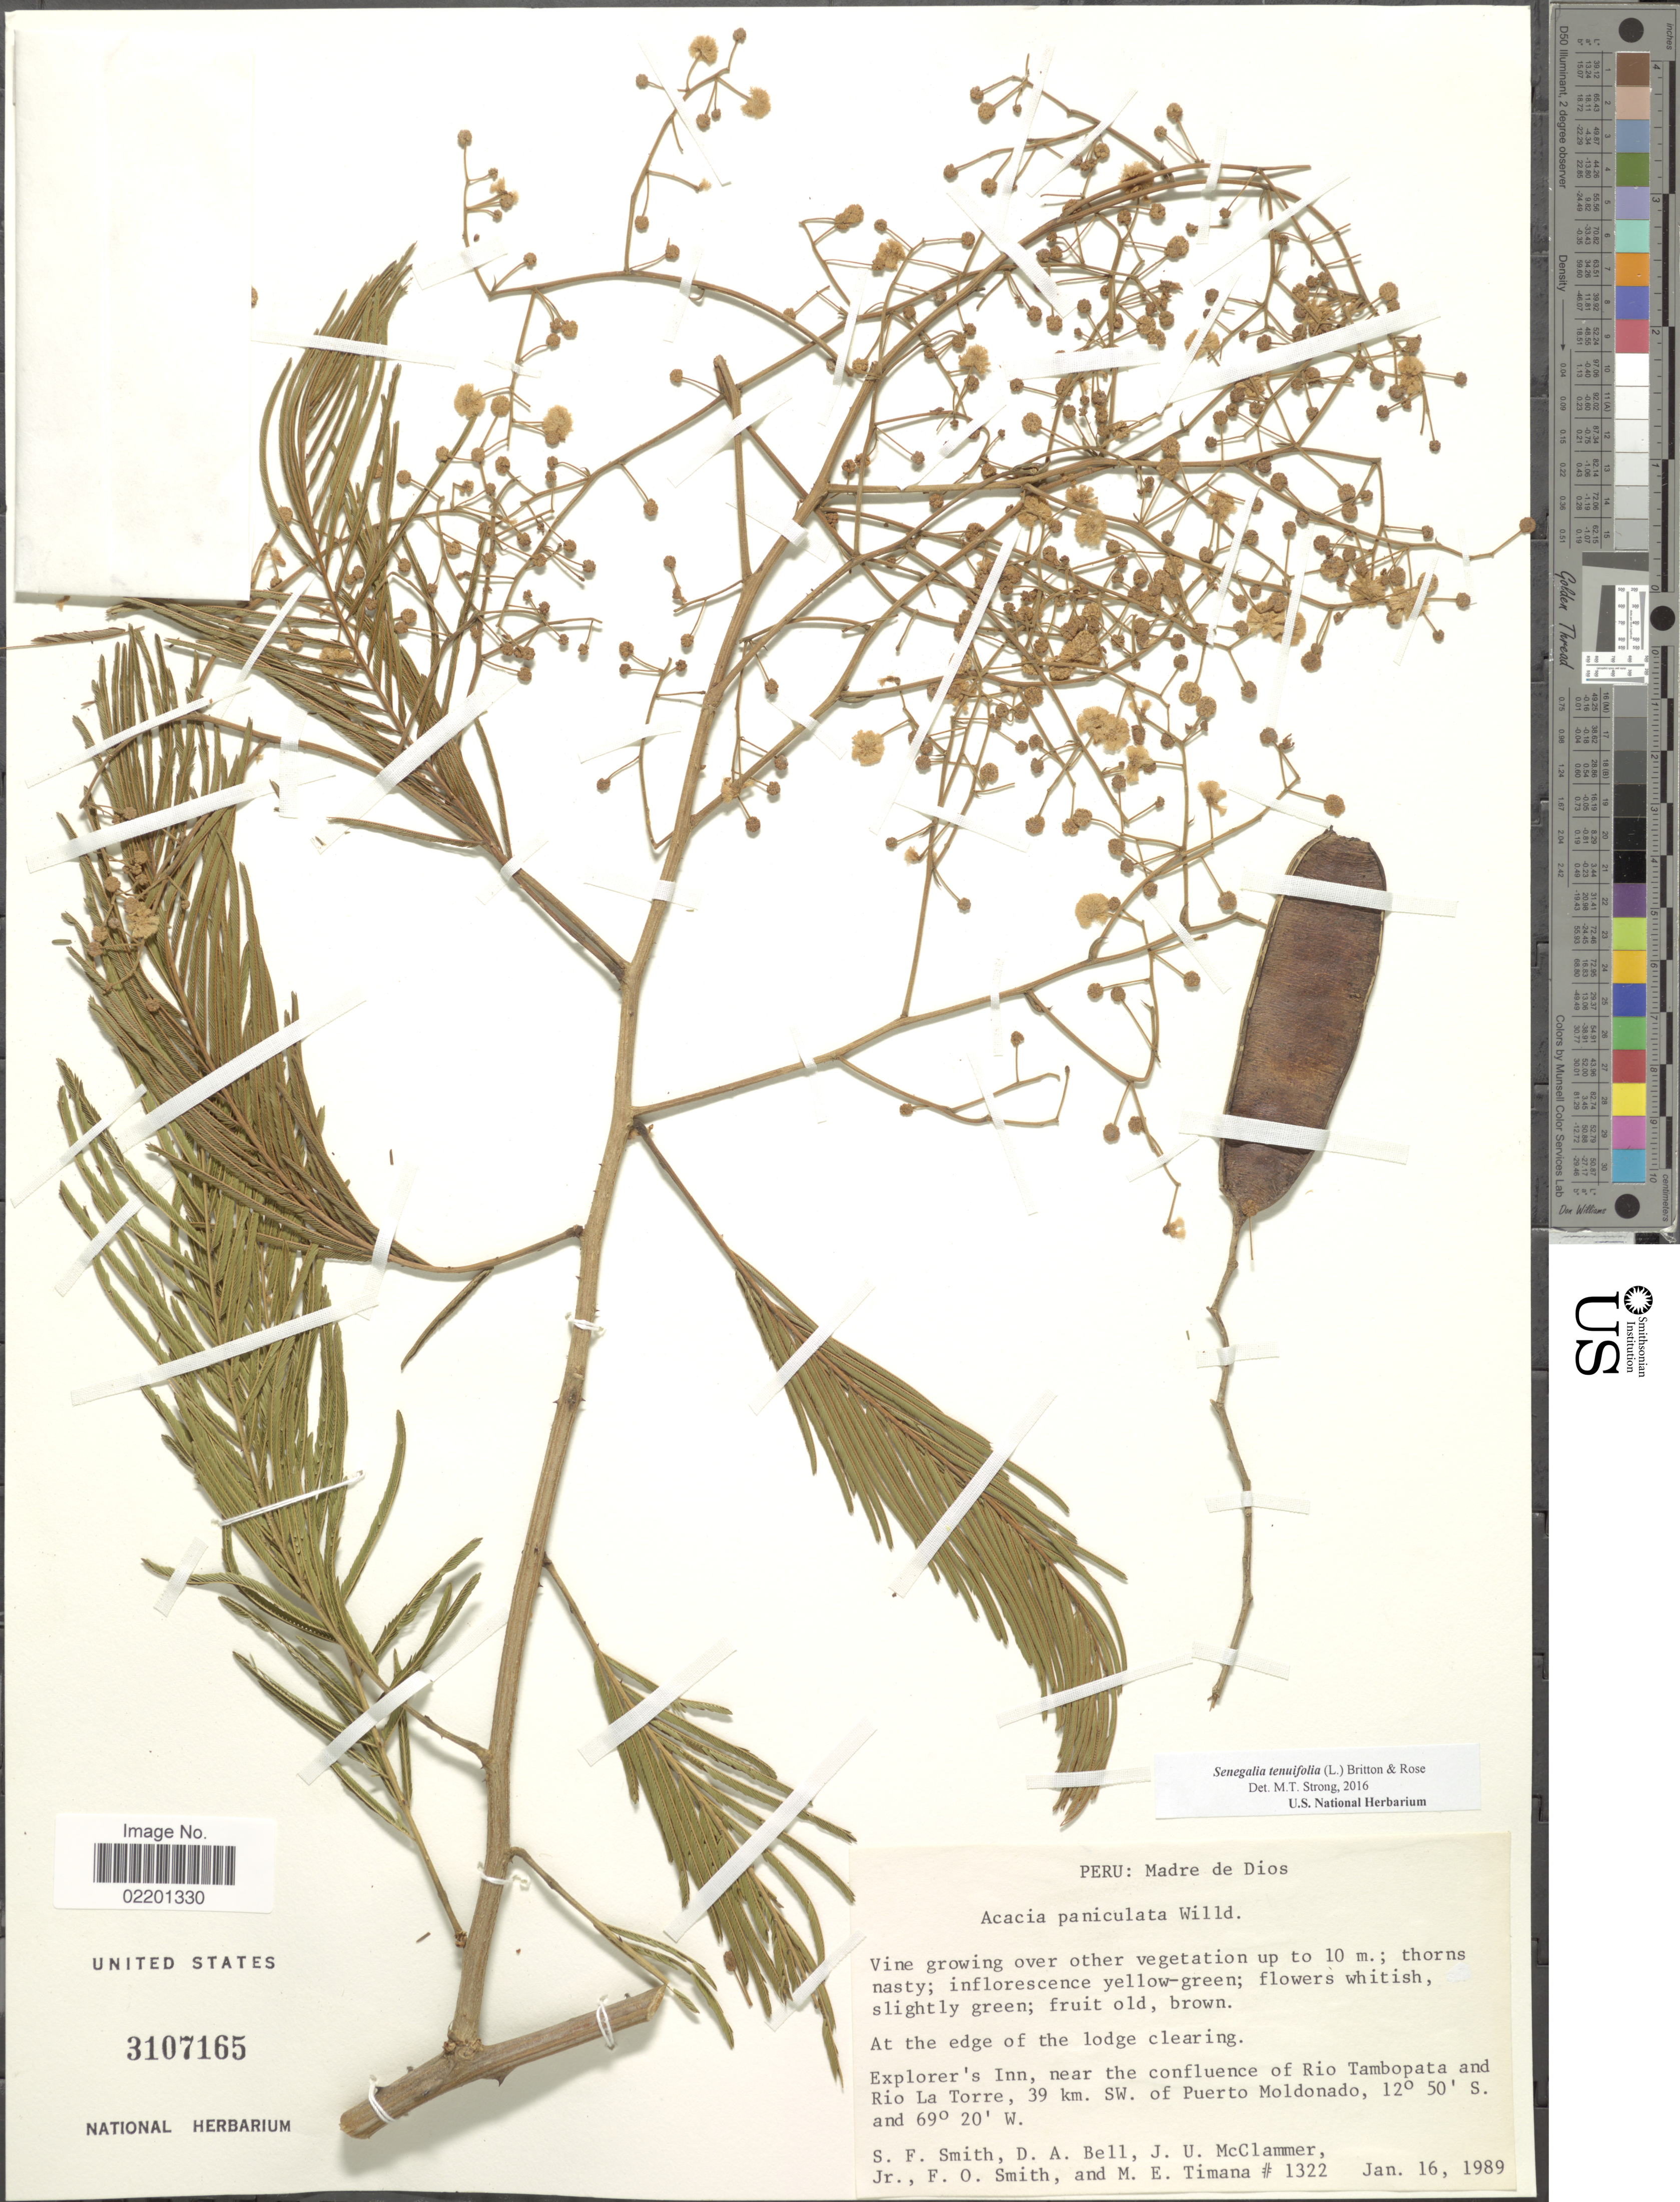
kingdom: Plantae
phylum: Tracheophyta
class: Magnoliopsida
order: Fabales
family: Fabaceae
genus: Senegalia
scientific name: Senegalia tenuifolia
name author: (L.) Britton & Rose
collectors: S.F. Smith, D. A. Bell, J. McClammer & F. Smith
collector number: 1322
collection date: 1989-01-16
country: Peru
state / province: Madre de Dios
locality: Peru: Madre de Dios, Explorer' s Inn, near the confluence of Rio Tambopata and Rio La Torre, 39 km S.W. of Puerto Moldanado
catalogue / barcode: US 3107165